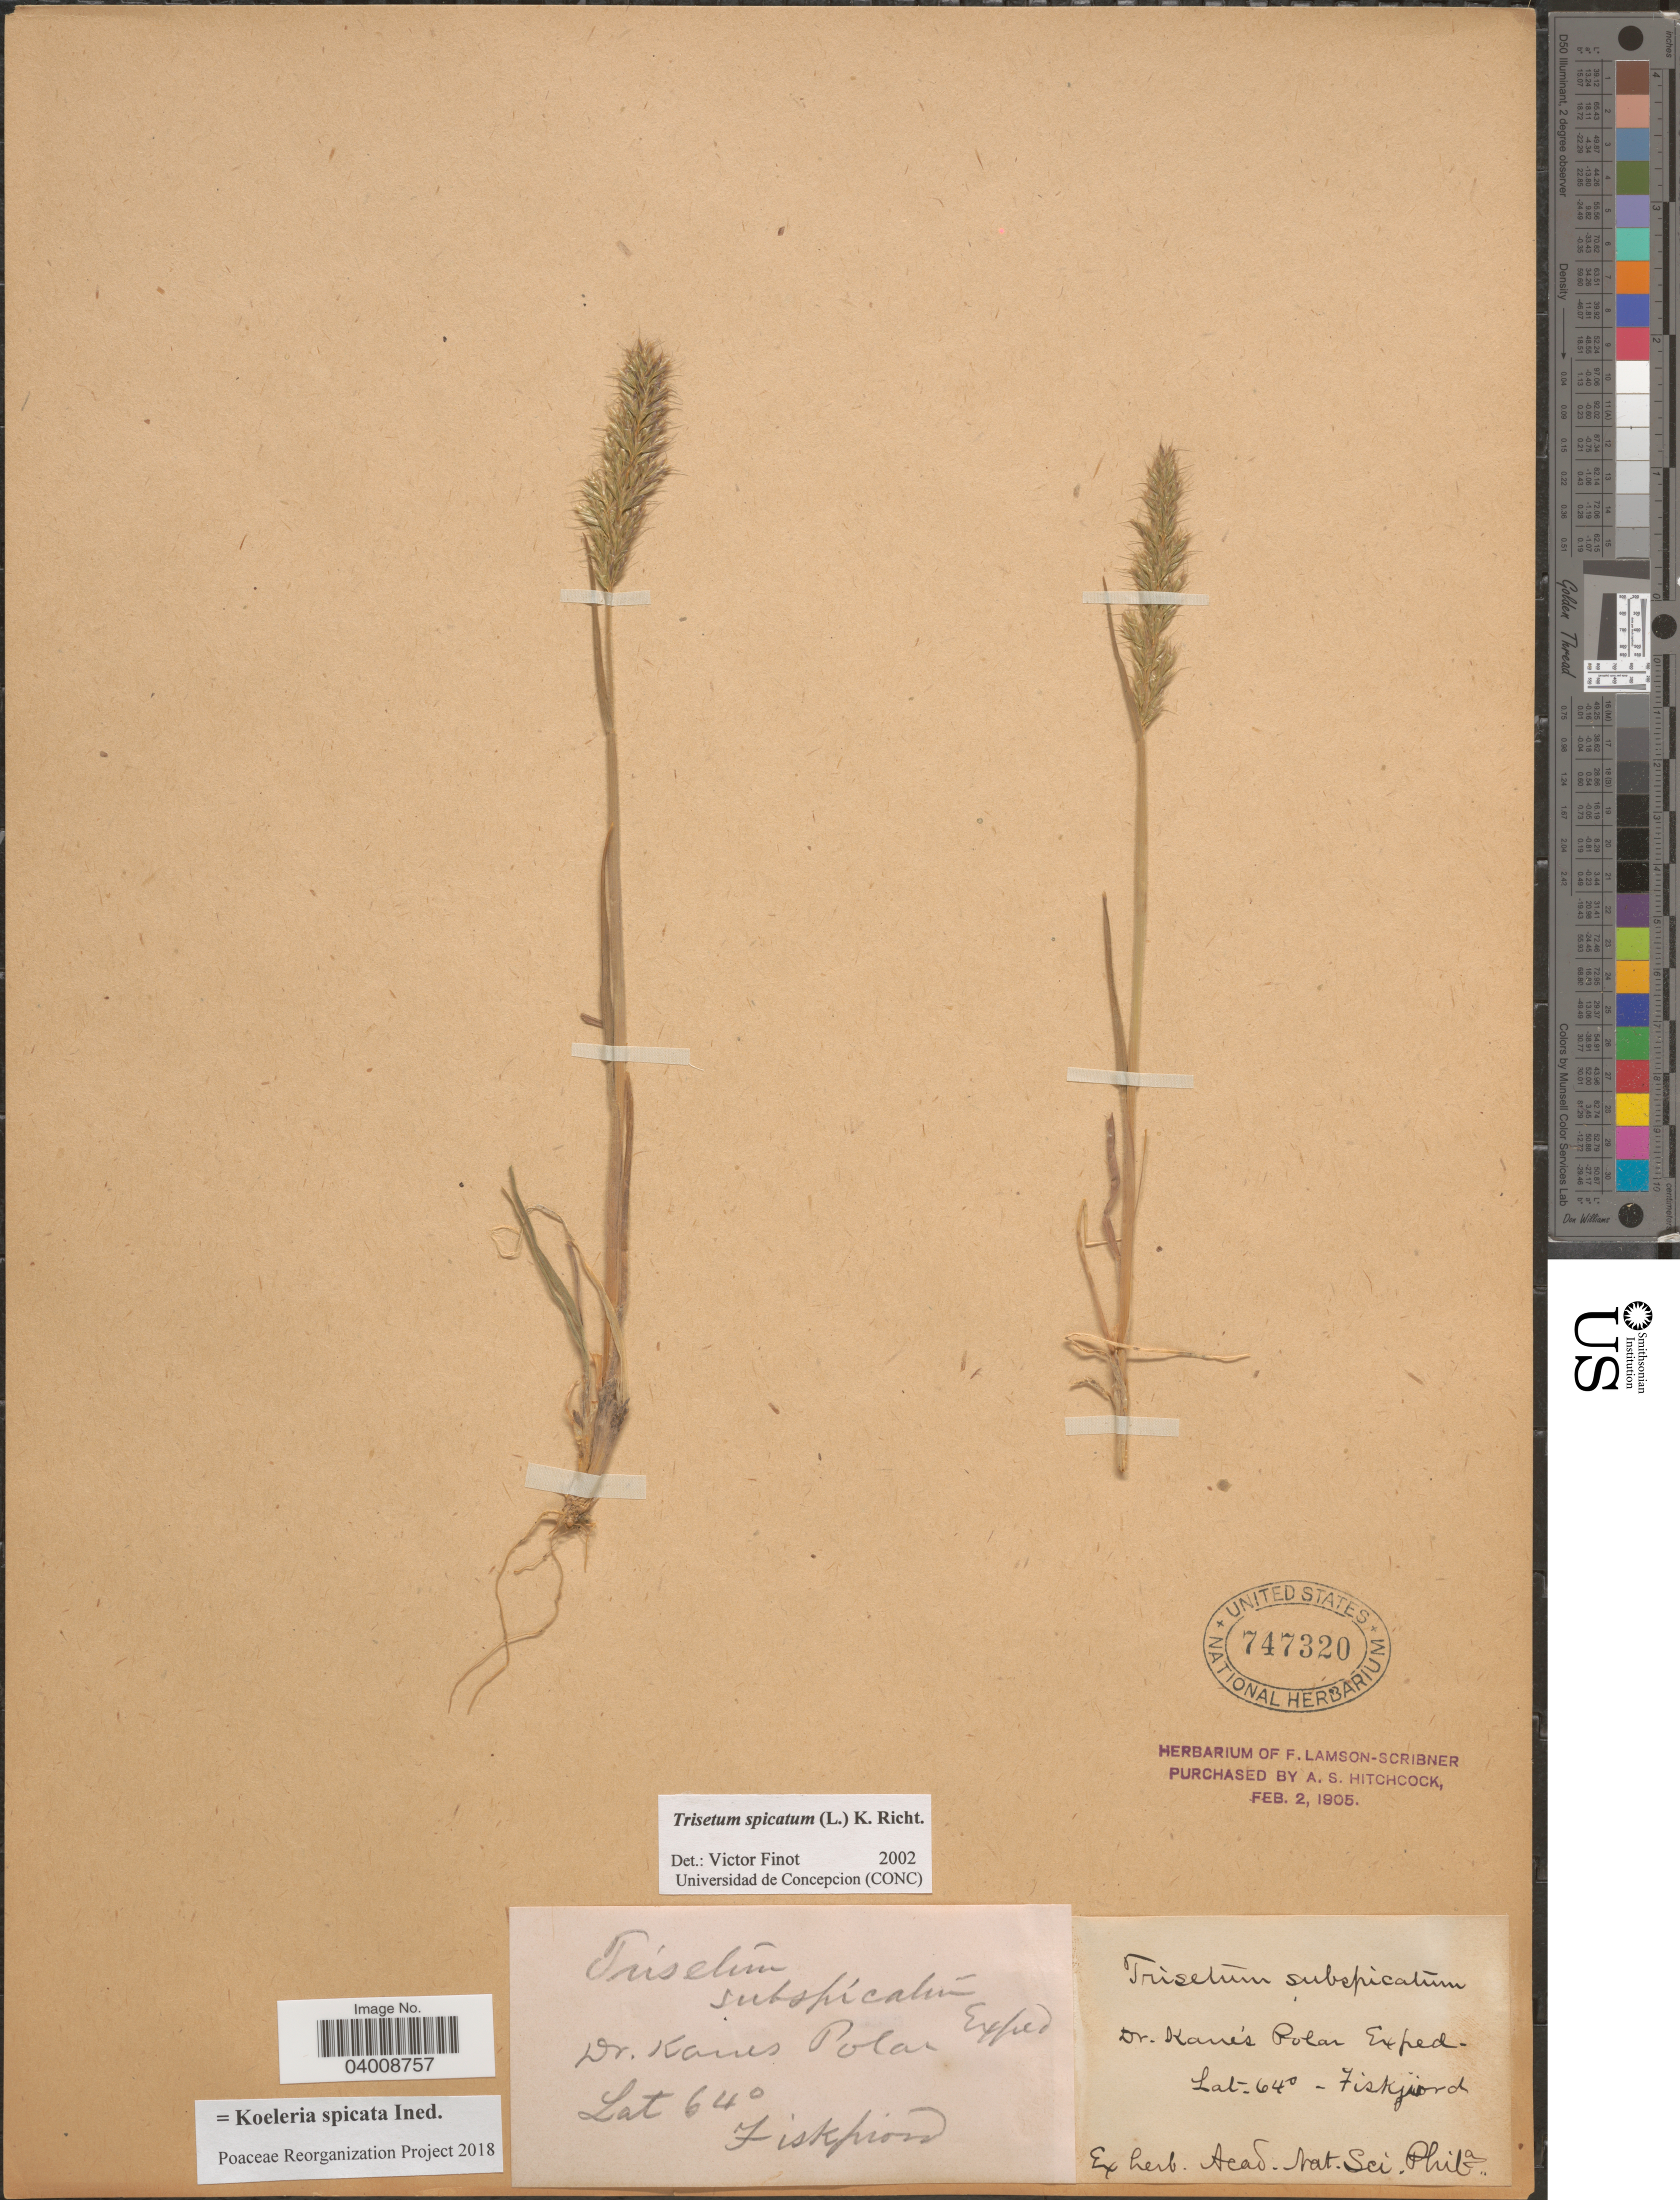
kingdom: Plantae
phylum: Tracheophyta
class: Liliopsida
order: Poales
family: Poaceae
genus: Koeleria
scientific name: Koeleria spicata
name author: (L.) Barberá et al.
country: Norway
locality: Fiskfjord.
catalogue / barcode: US 747320